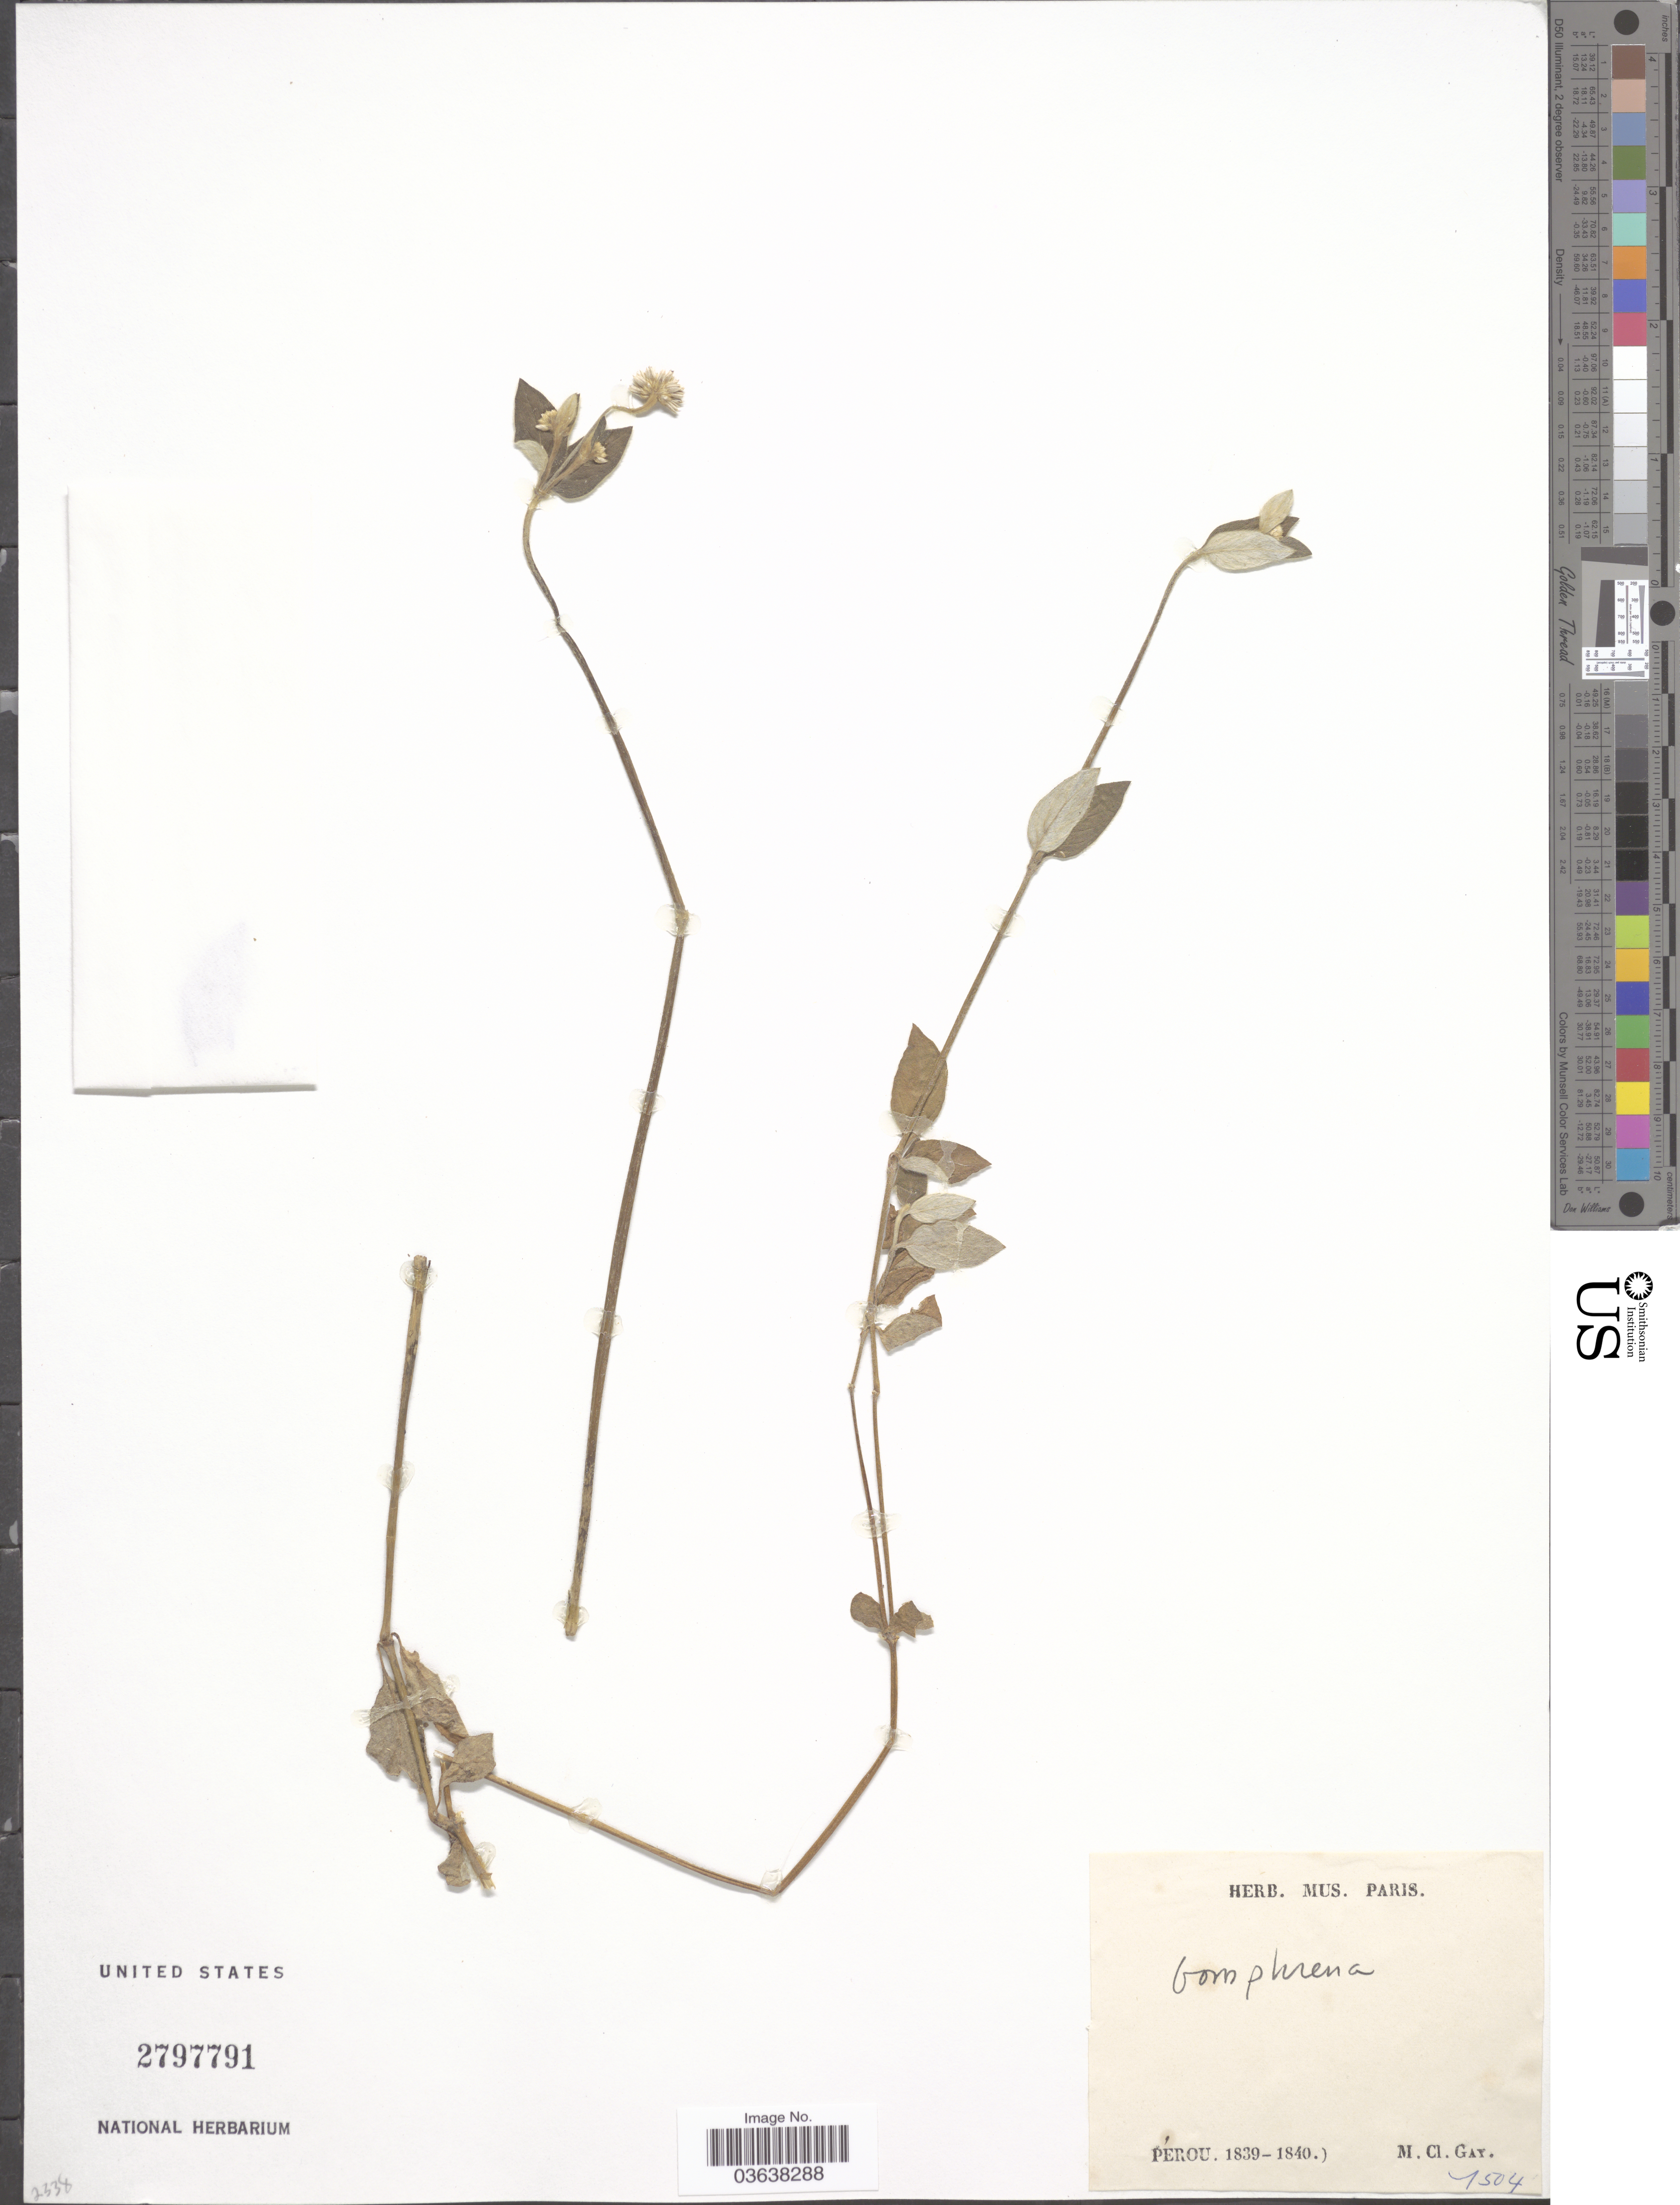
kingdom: Plantae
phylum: Tracheophyta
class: Magnoliopsida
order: Caryophyllales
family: Amaranthaceae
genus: Gomphrena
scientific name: Gomphrena sp.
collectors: M. Gay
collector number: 1504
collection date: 1839/1840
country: Peru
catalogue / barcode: US 2797791